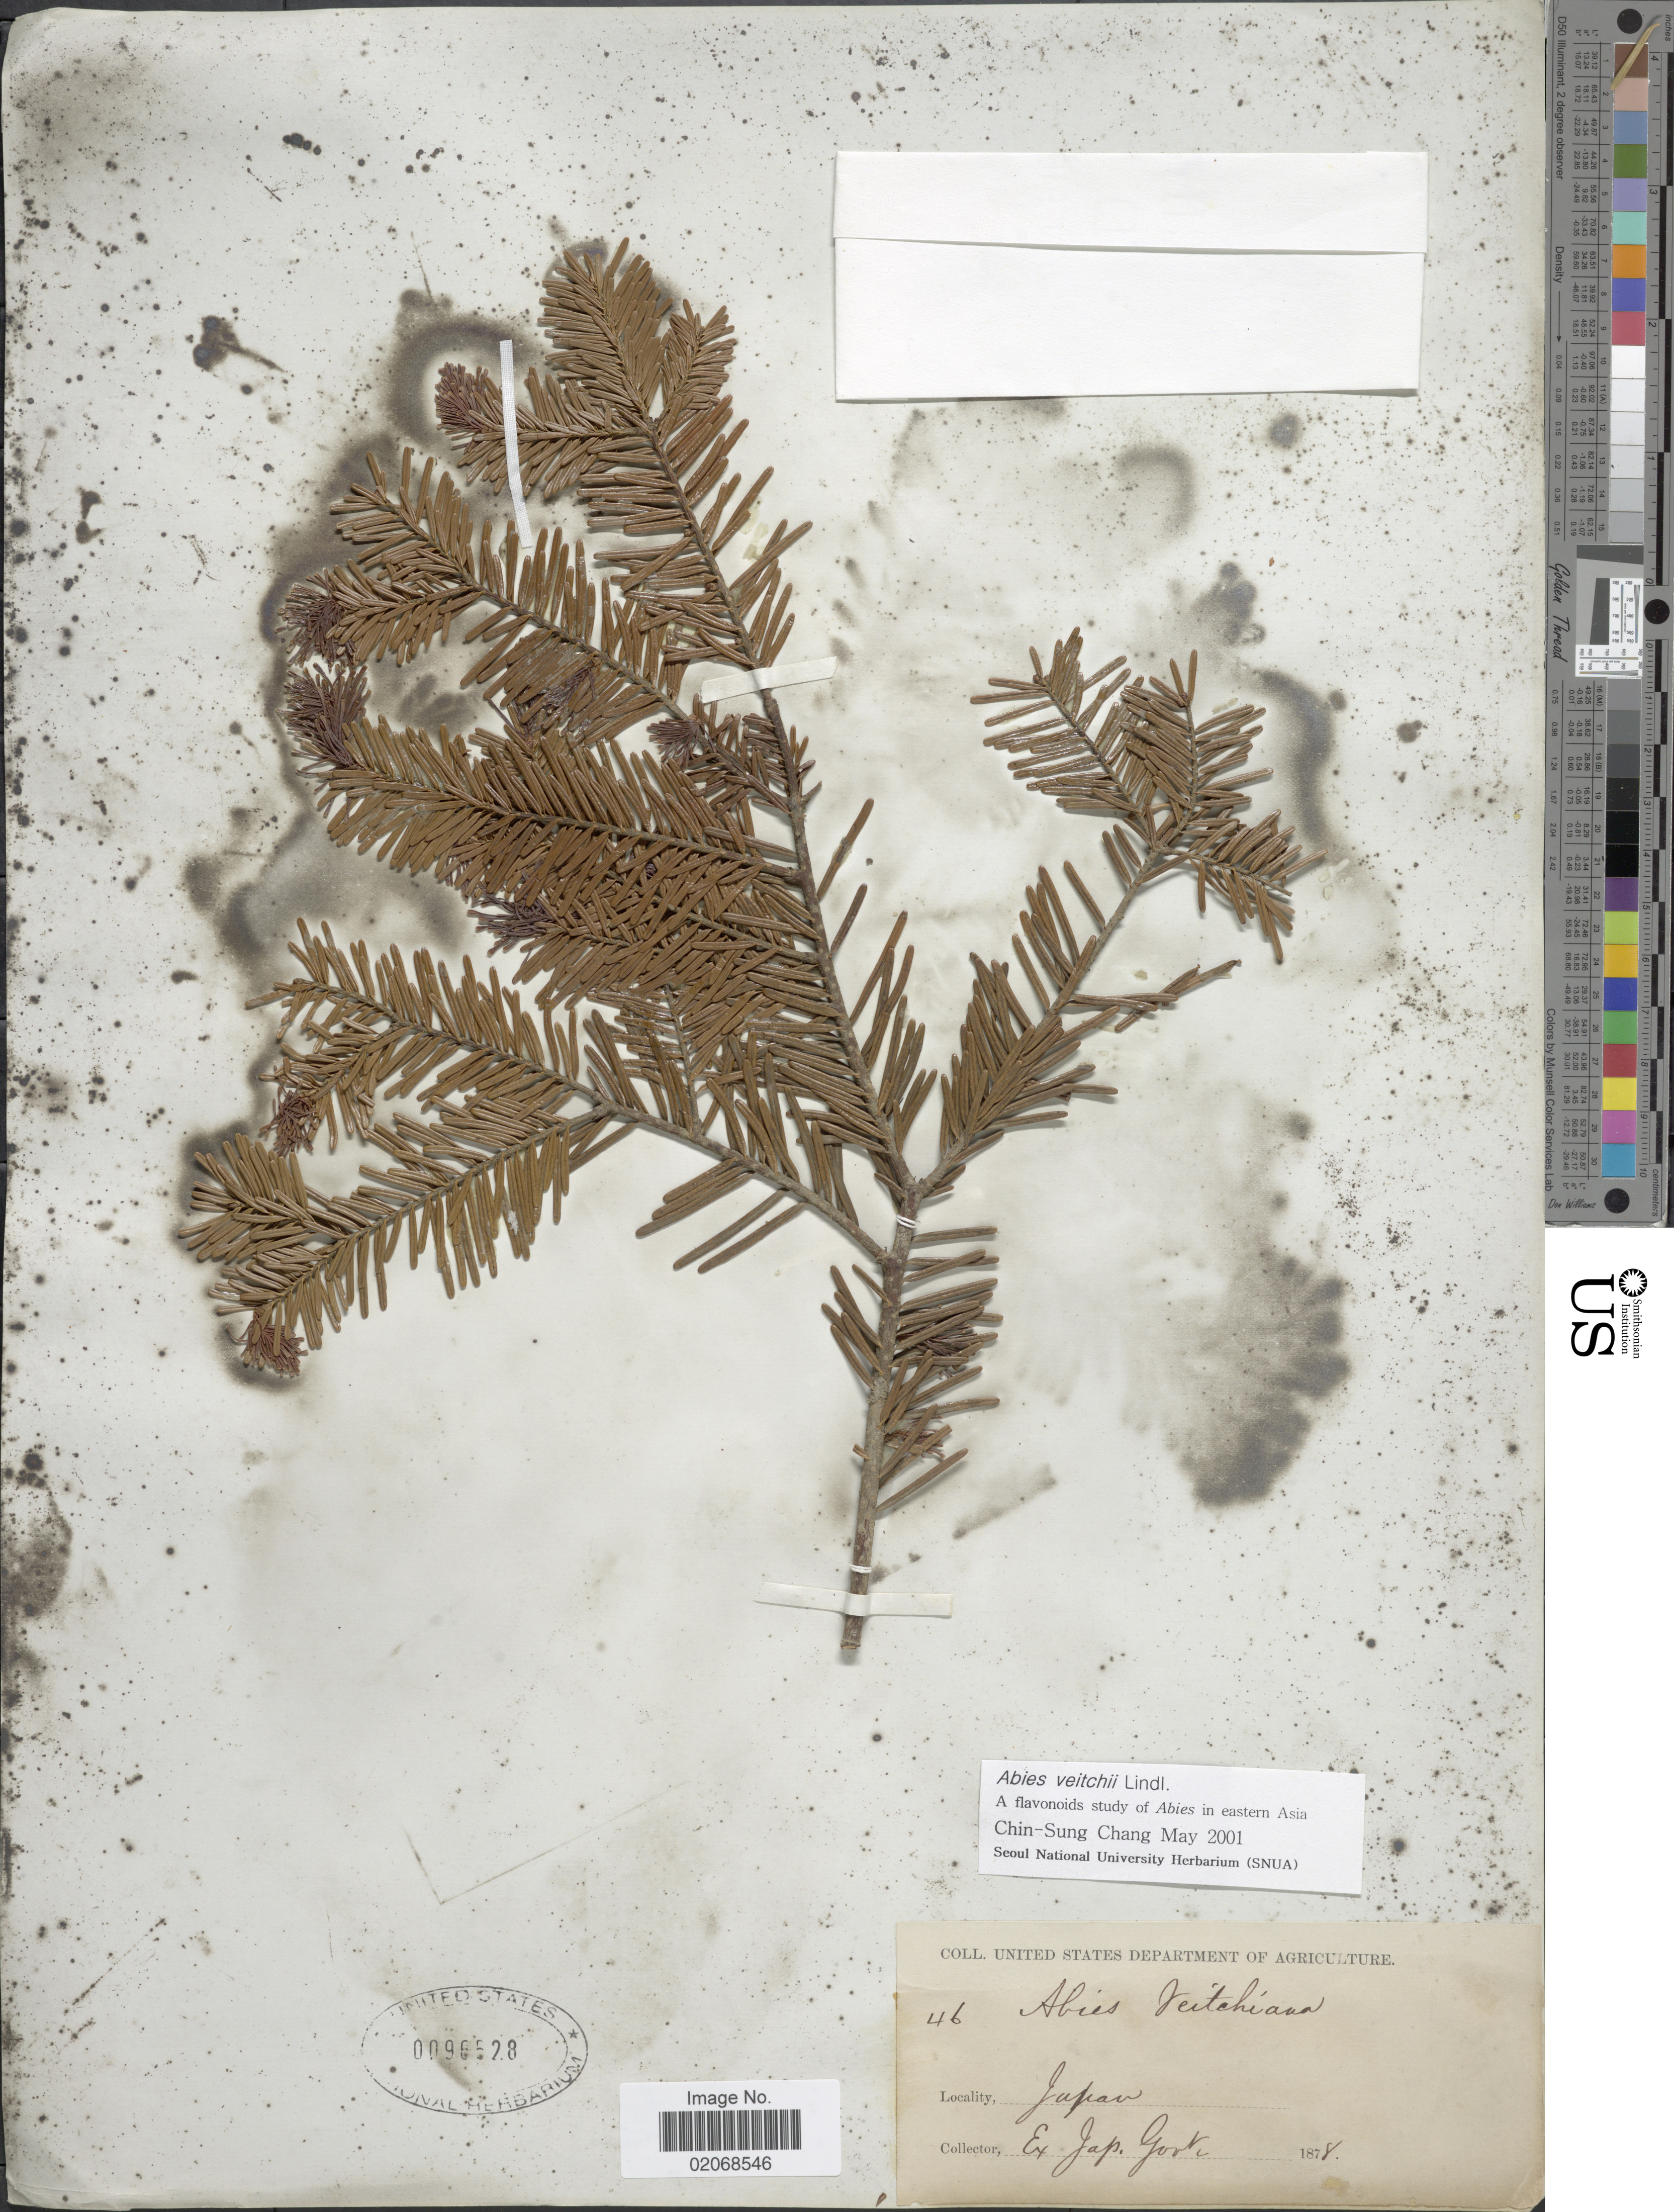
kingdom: Plantae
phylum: Tracheophyta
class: Pinopsida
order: Pinales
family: Pinaceae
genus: Abies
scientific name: Abies veitchii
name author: Lindl.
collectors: ex herb. Jap. Govt.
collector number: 46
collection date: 1878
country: Japan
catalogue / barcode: US 96628